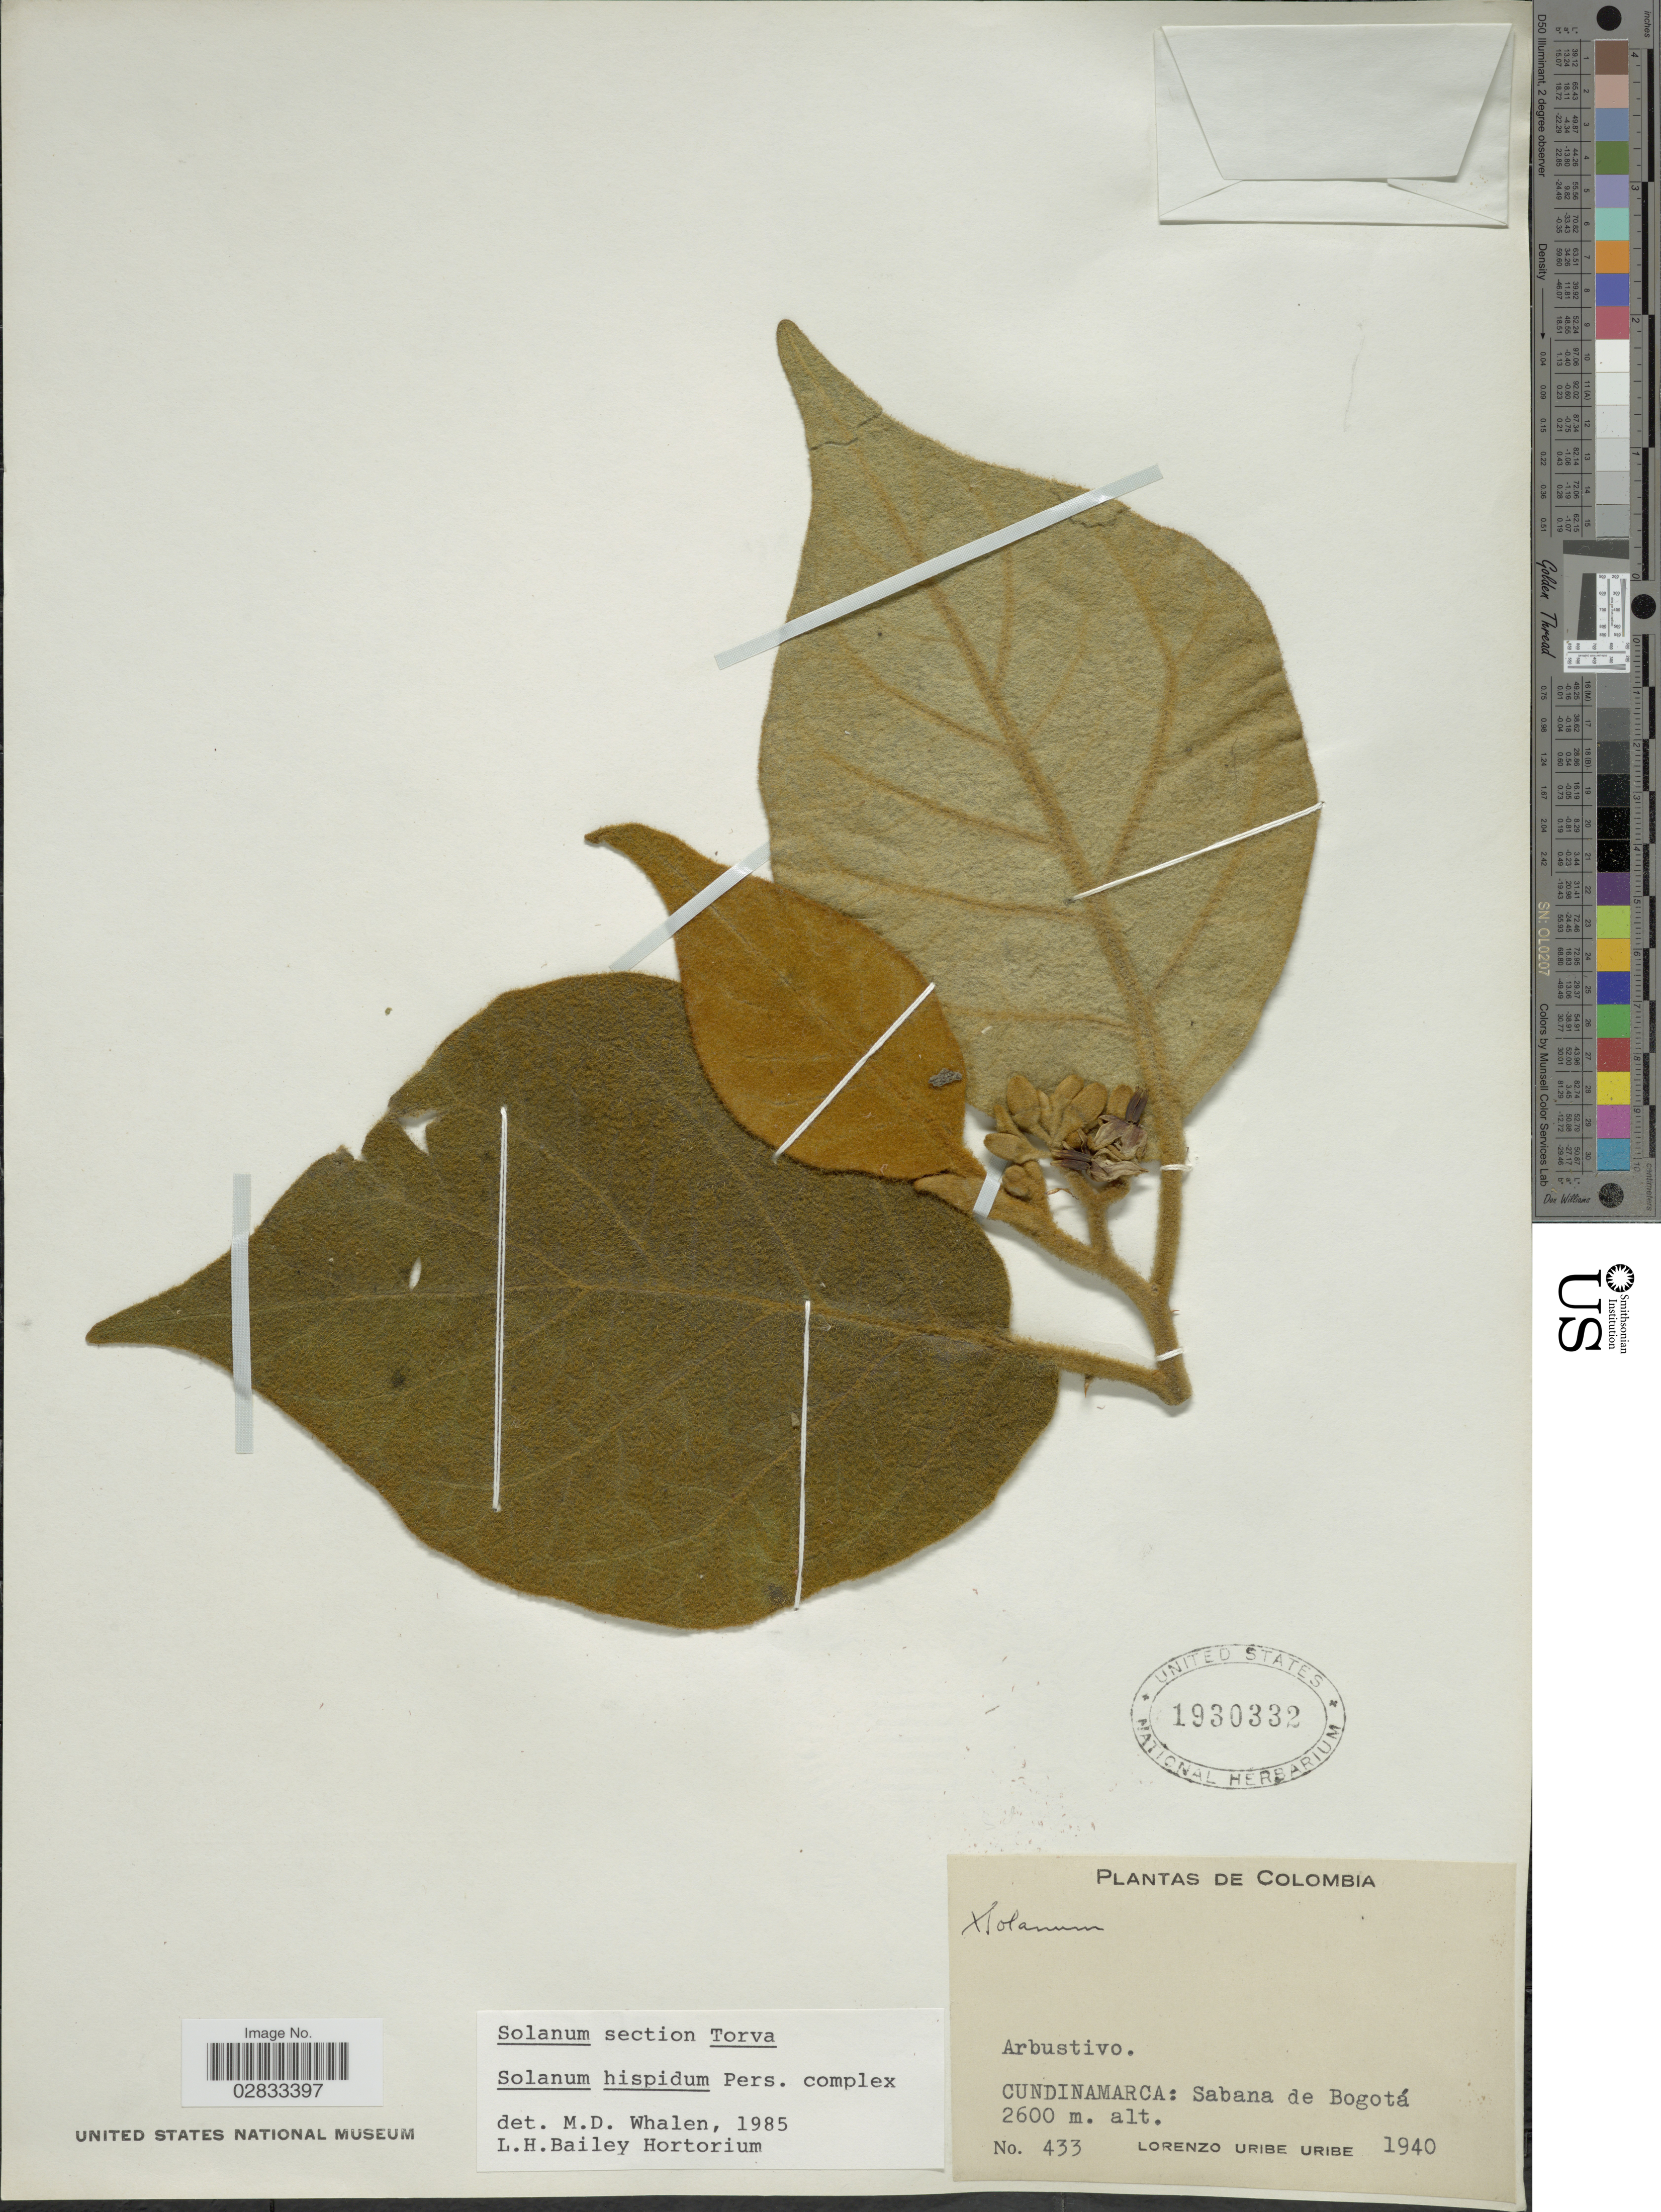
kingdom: Plantae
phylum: Tracheophyta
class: Magnoliopsida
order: Solanales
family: Solanaceae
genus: Solanum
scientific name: Solanum hispidum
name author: Pers.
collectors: L. Uribe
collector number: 433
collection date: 1940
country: Colombia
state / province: Cundinamarca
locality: Sabana de Bogotá.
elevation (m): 2600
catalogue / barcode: US 1930332